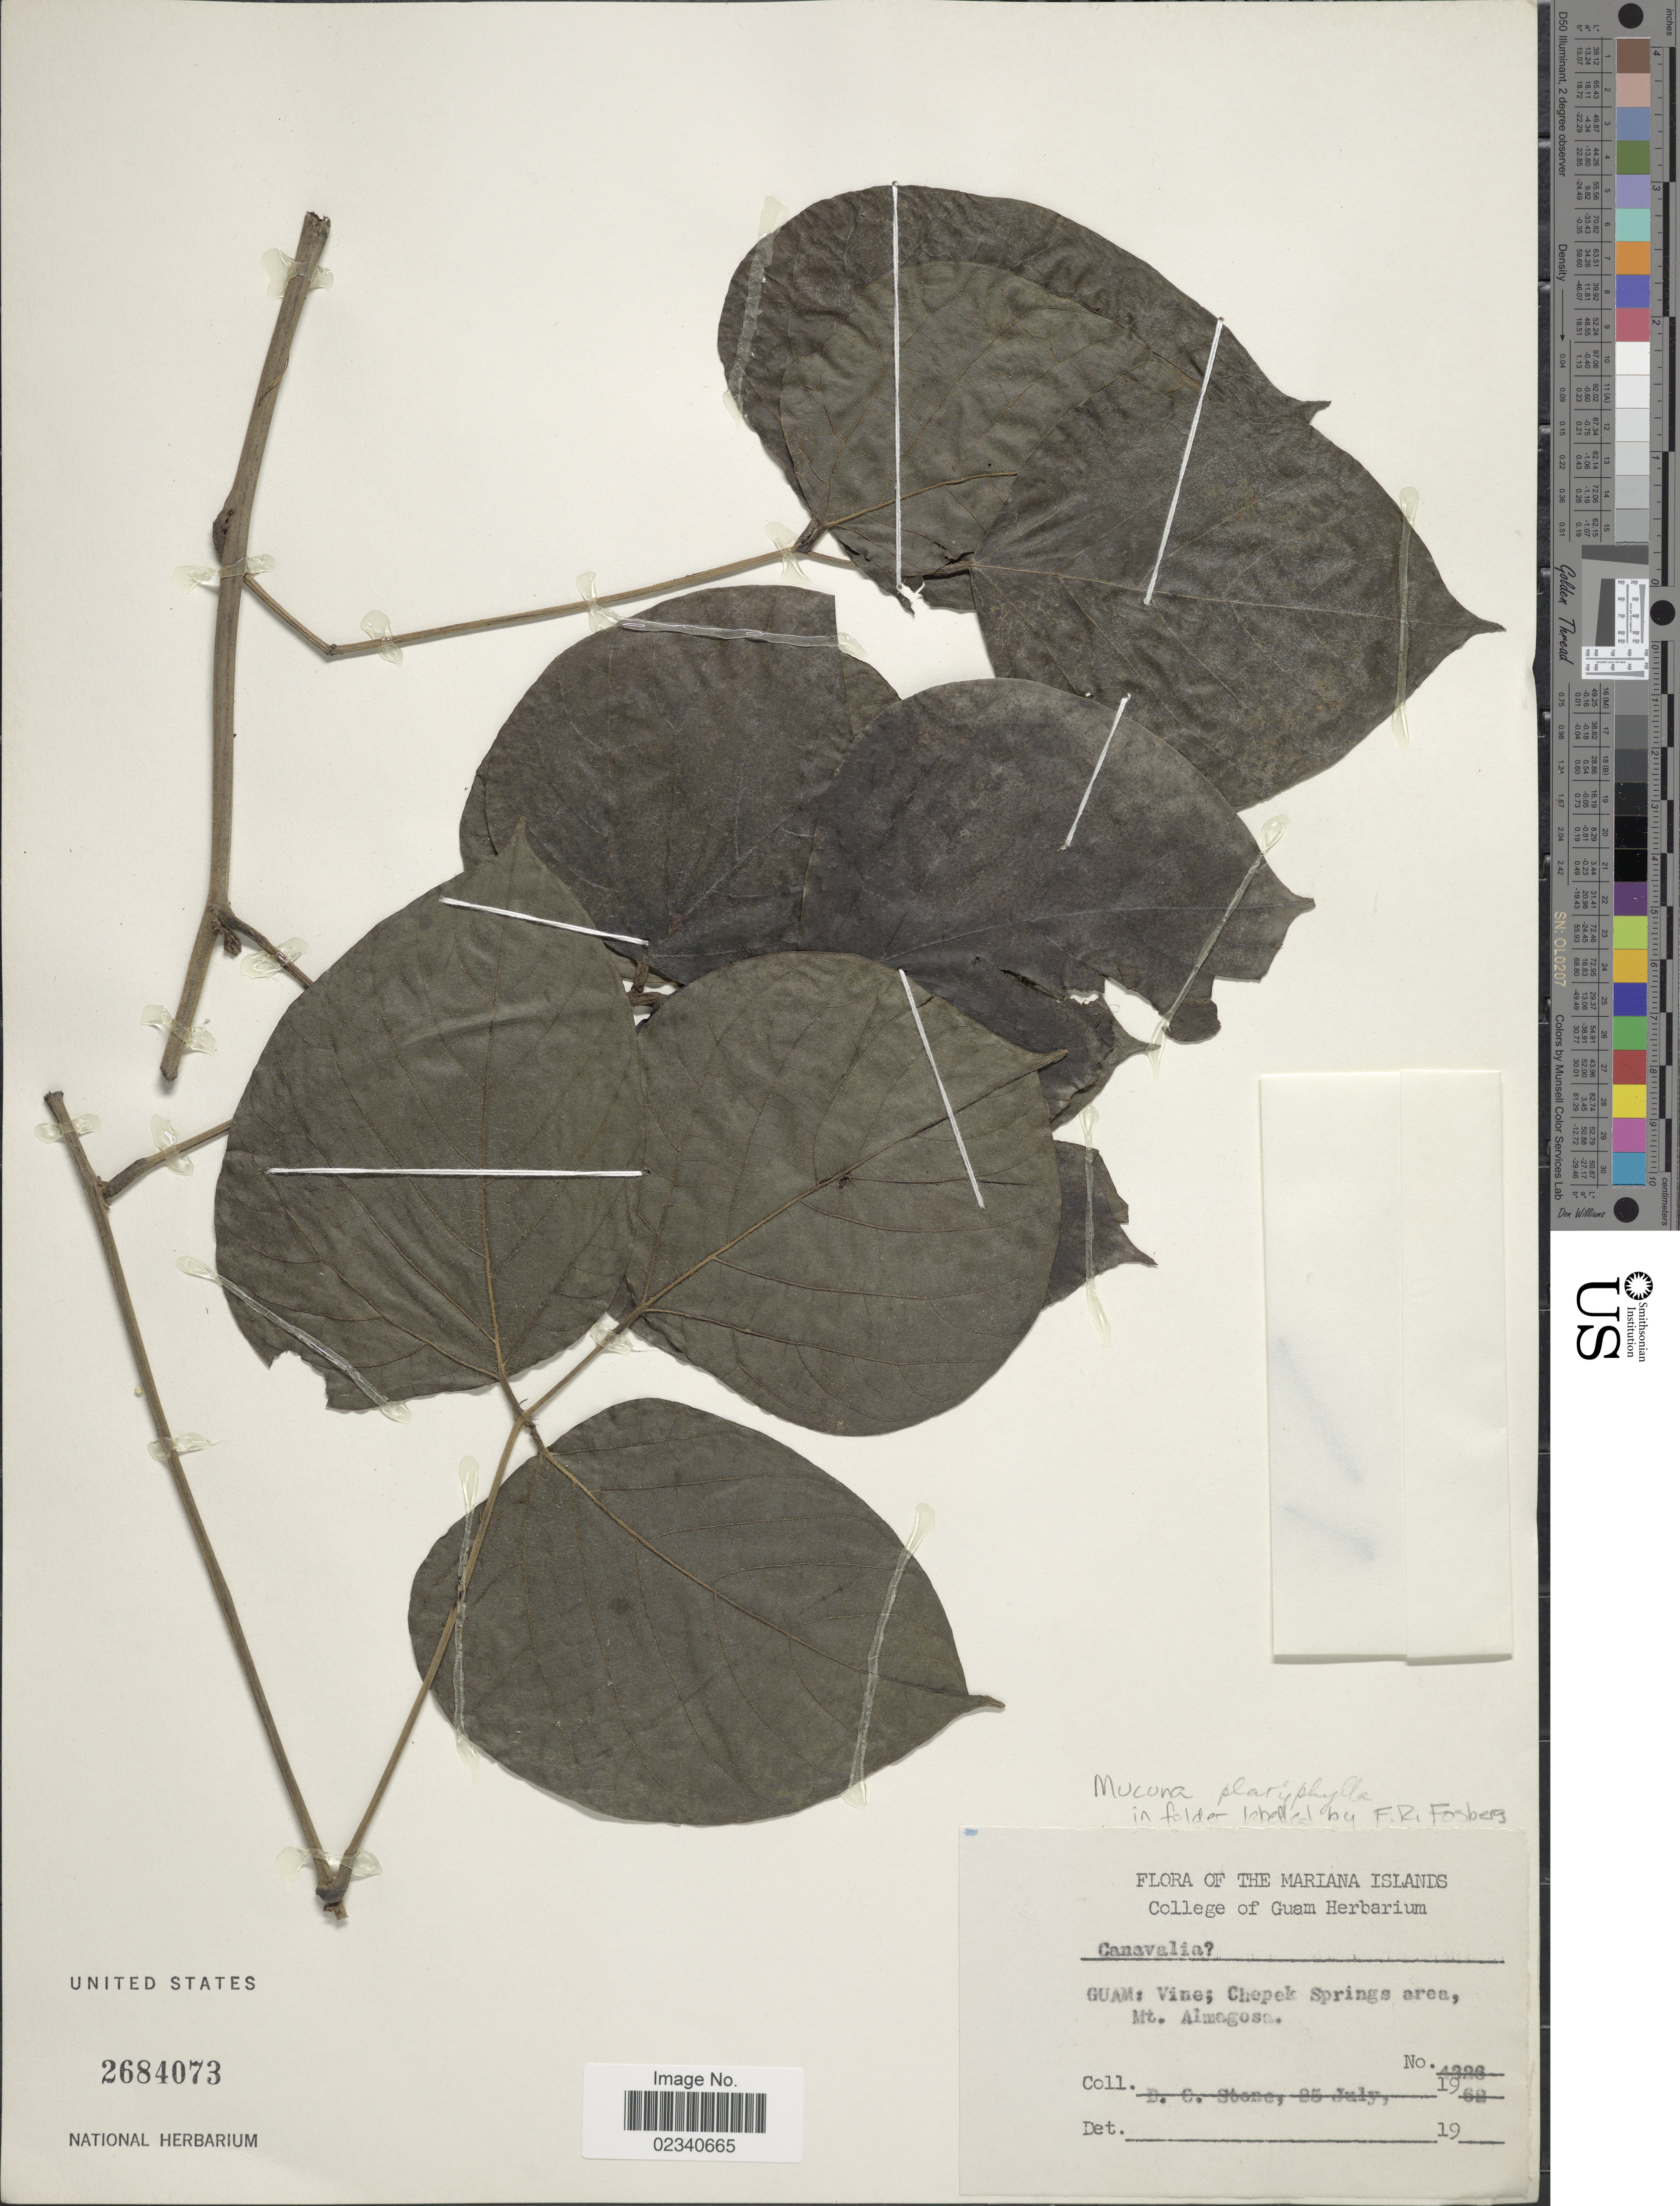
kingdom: Plantae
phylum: Tracheophyta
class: Magnoliopsida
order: Fabales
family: Fabaceae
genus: Mucuna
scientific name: Mucuna platyphylla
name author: A. Gray in Wilkes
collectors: D. Stone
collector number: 4326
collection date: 1962-07-25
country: Guam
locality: Vine; Chepek Springs area, Mt. Almagosa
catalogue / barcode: US 2684073